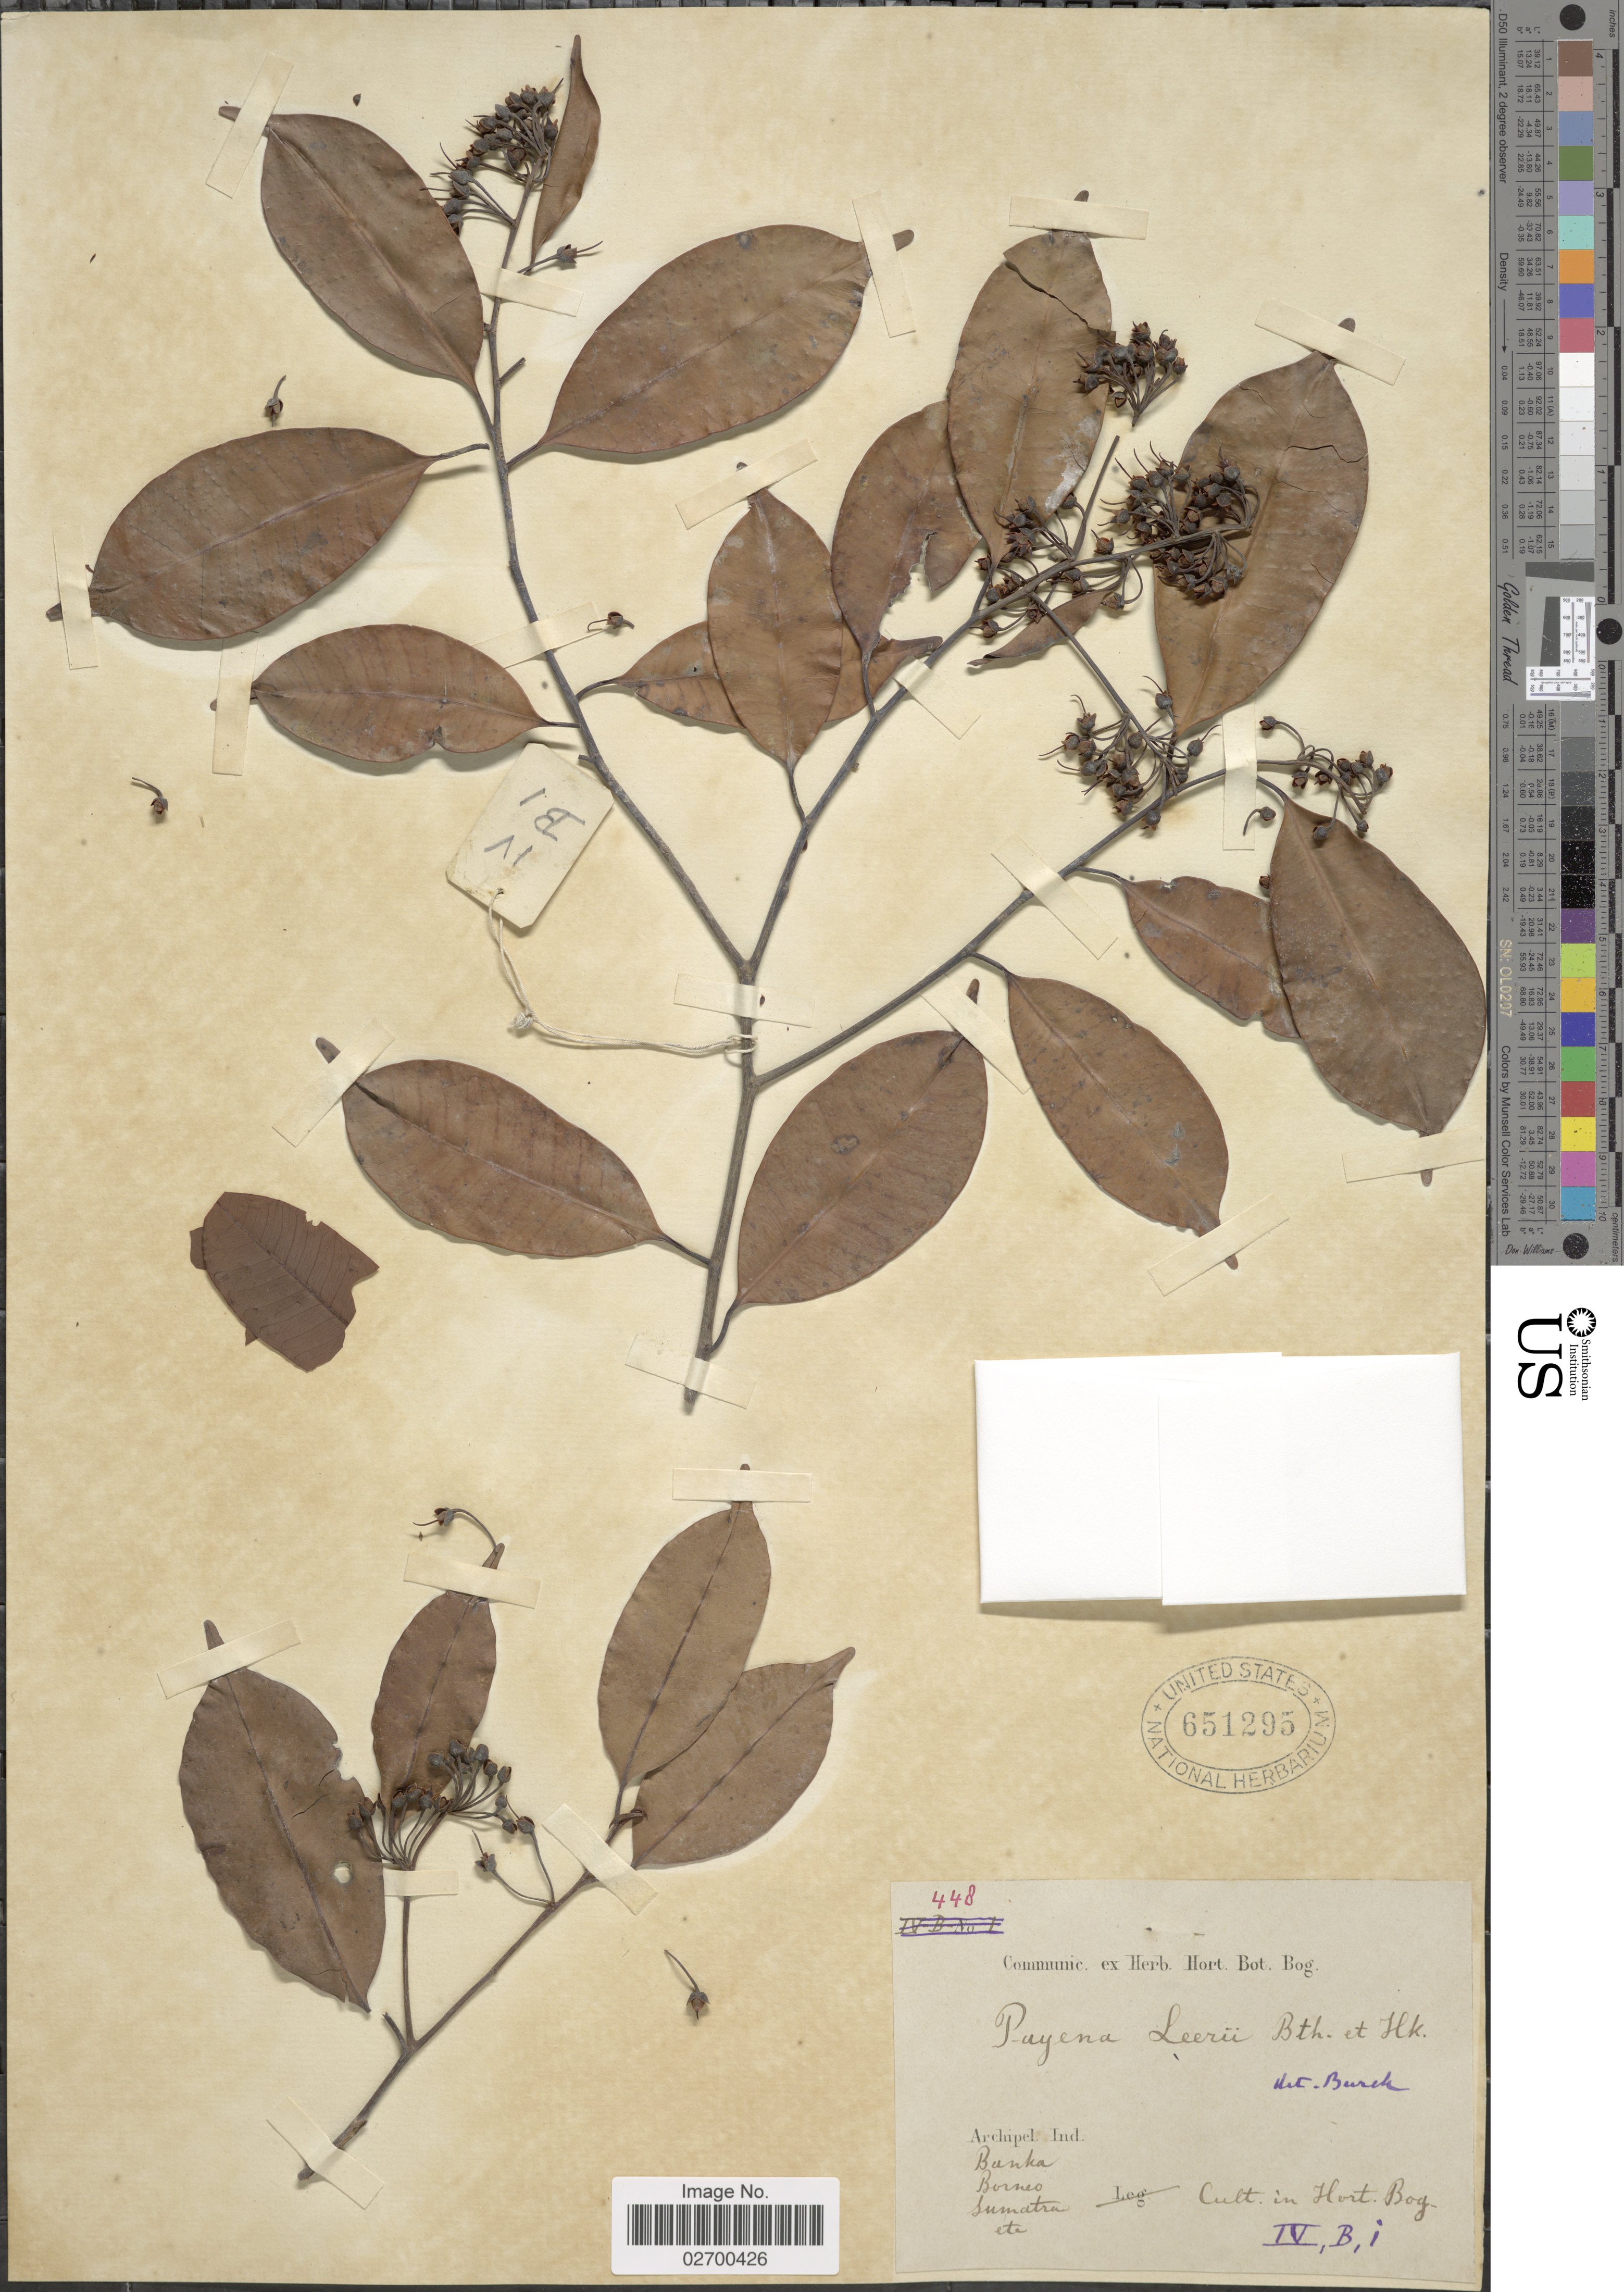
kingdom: Plantae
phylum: Tracheophyta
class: Magnoliopsida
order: Ericales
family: Sapotaceae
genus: Payena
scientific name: Payena leerii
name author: (Teijsm. & Binn.) Kurz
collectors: ex herb. Hort. Bot. Bog.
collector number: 448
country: Indonesia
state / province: Sumatra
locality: Archipel Ind. Banka, Borneo, Sumatra, etc. Cult. in Hort. Bog. IV, B, i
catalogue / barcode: US 651295